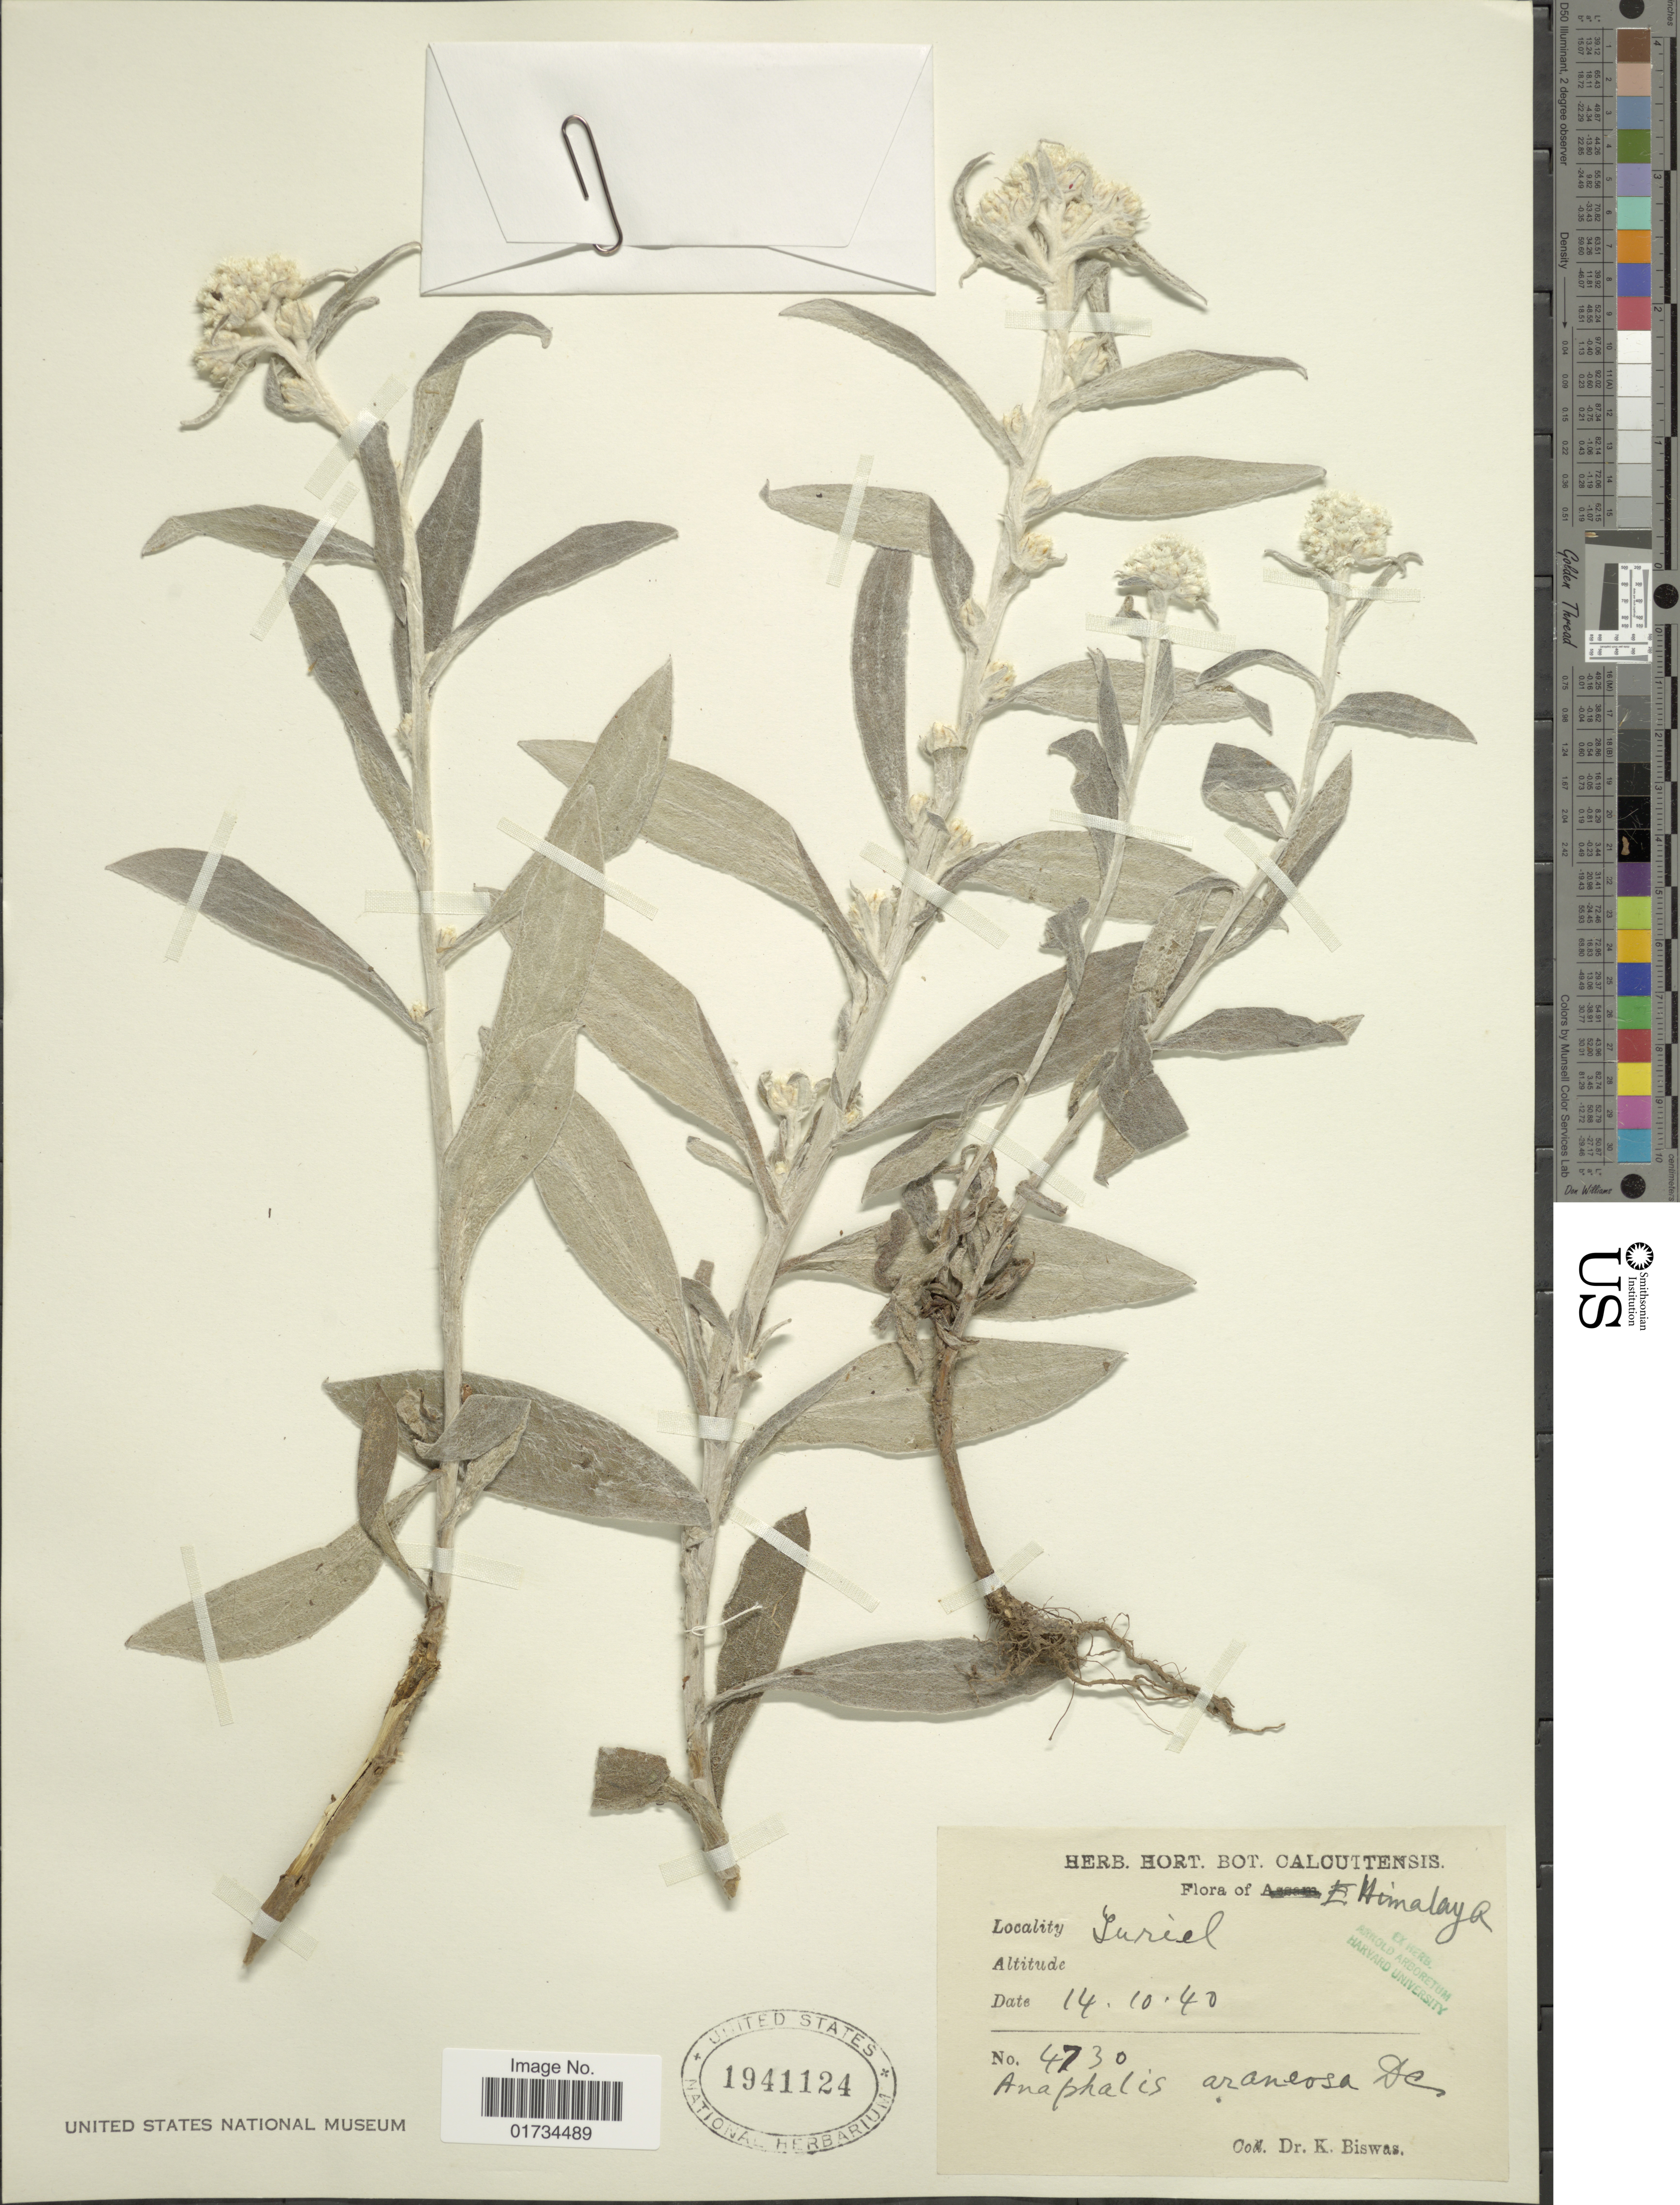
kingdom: Plantae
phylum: Tracheophyta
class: Magnoliopsida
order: Asterales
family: Asteraceae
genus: Pseudognaphalium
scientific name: Pseudognaphalium adnatum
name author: (DC.) Chen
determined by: Chen, Y. S.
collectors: K. Biswas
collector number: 4730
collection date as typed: Transcribed d/m/y: 14/10/40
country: India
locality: E. Himalaya, Suriel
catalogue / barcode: US 1941124